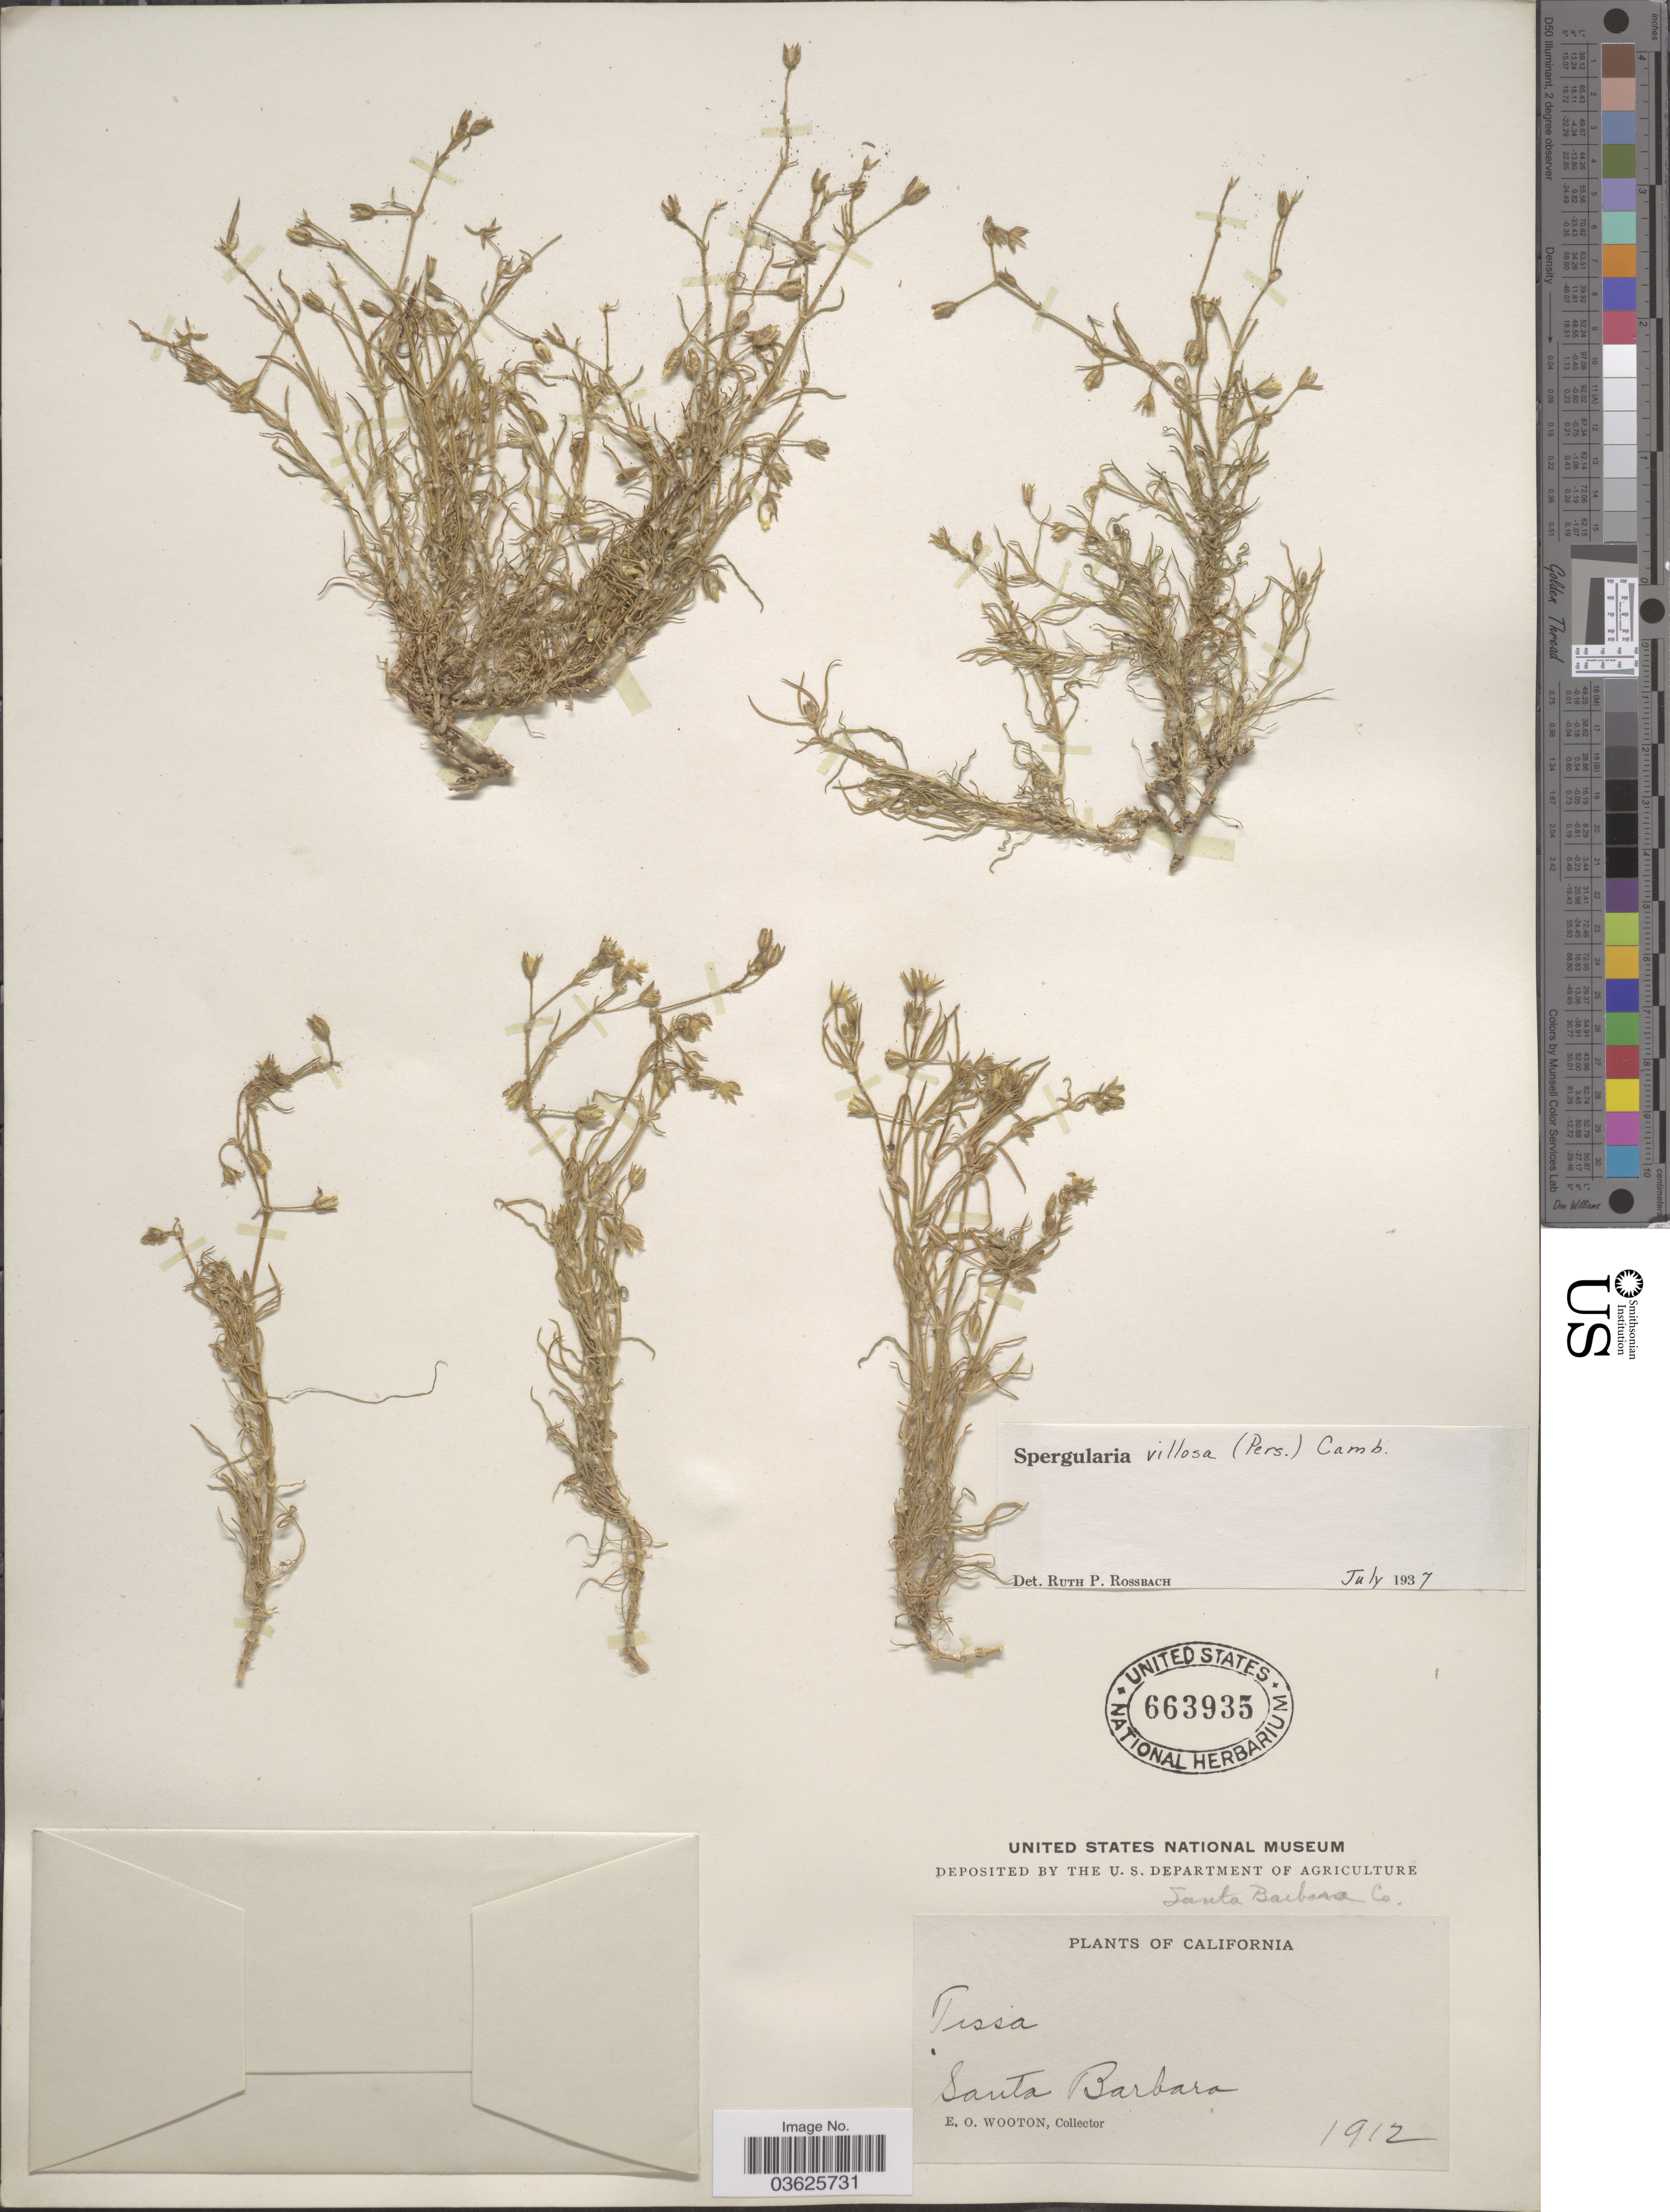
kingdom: Plantae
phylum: Tracheophyta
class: Magnoliopsida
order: Caryophyllales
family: Caryophyllaceae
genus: Spergularia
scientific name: Spergularia villosa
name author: (Pers.) Cambess.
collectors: E. O. Wooton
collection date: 1912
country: United States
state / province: California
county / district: Santa Barbara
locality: Santa Barbara Co. Santa Barbara.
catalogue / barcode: US 663935